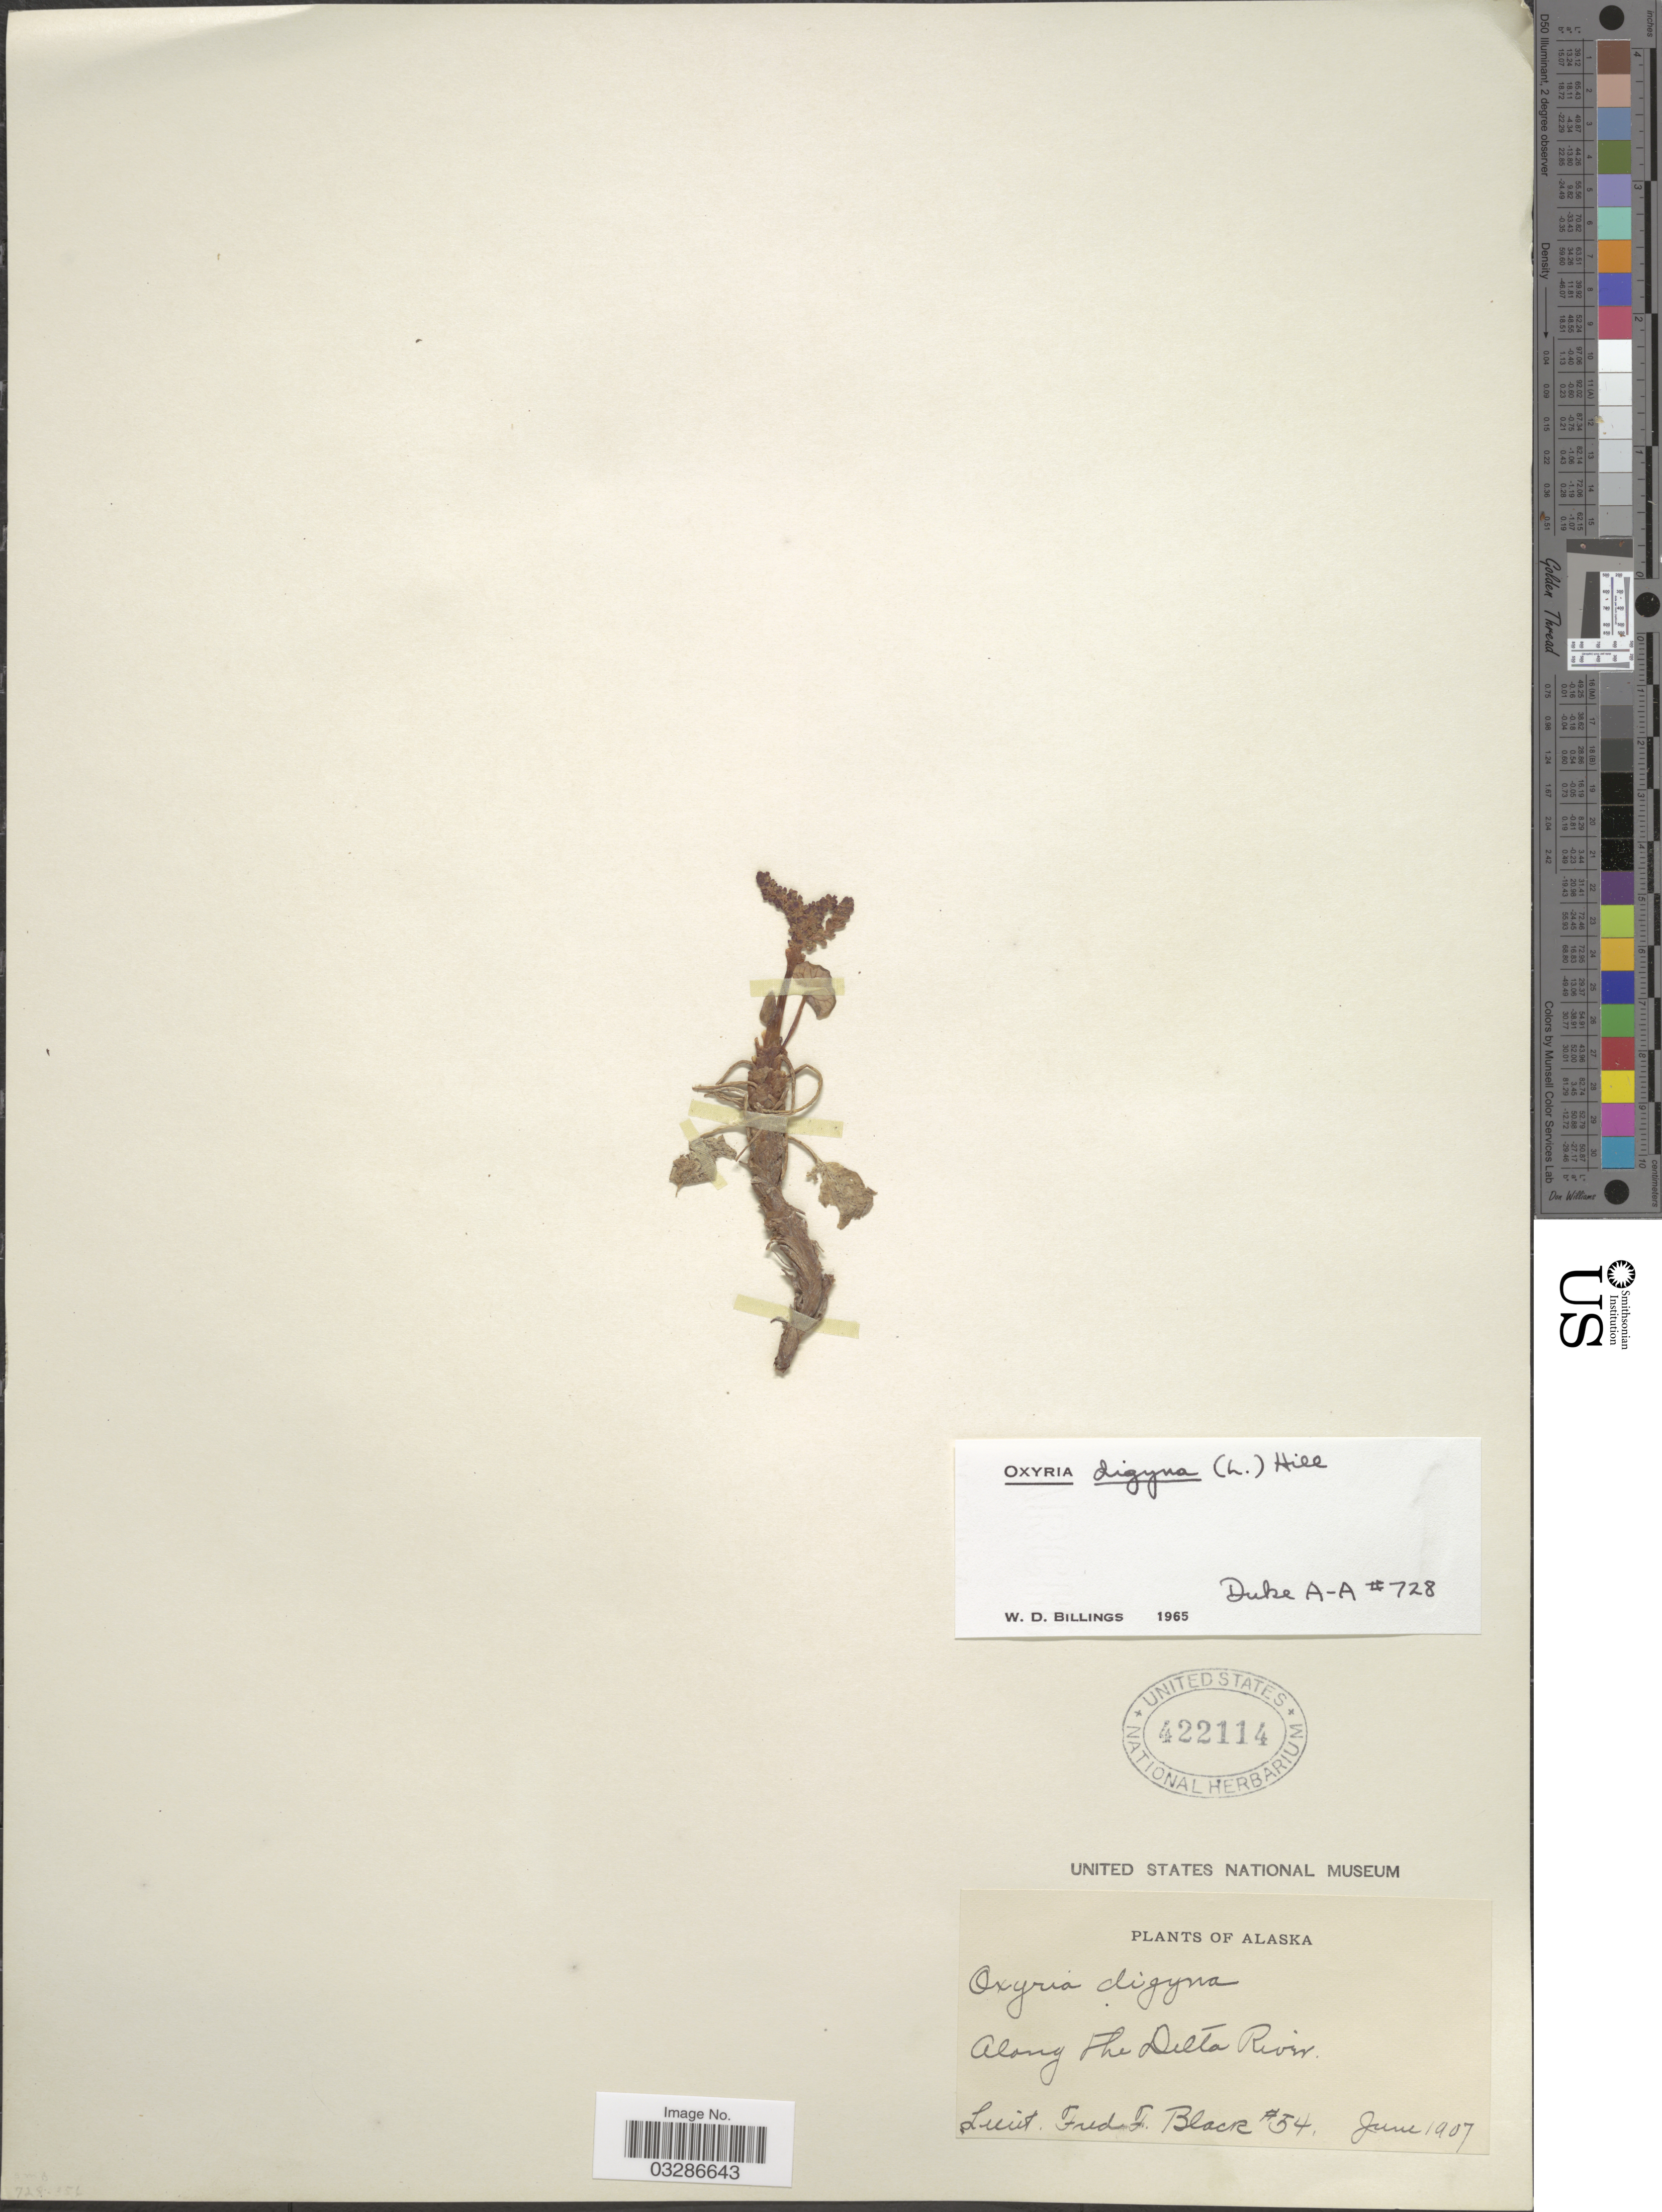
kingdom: Plantae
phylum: Tracheophyta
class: Magnoliopsida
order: Caryophyllales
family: Polygonaceae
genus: Oxyria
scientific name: Oxyria digyna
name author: (L.) Hill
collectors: F. Black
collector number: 54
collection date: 1907-06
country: United States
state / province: Alaska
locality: Along the Delta River.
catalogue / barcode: US 422114